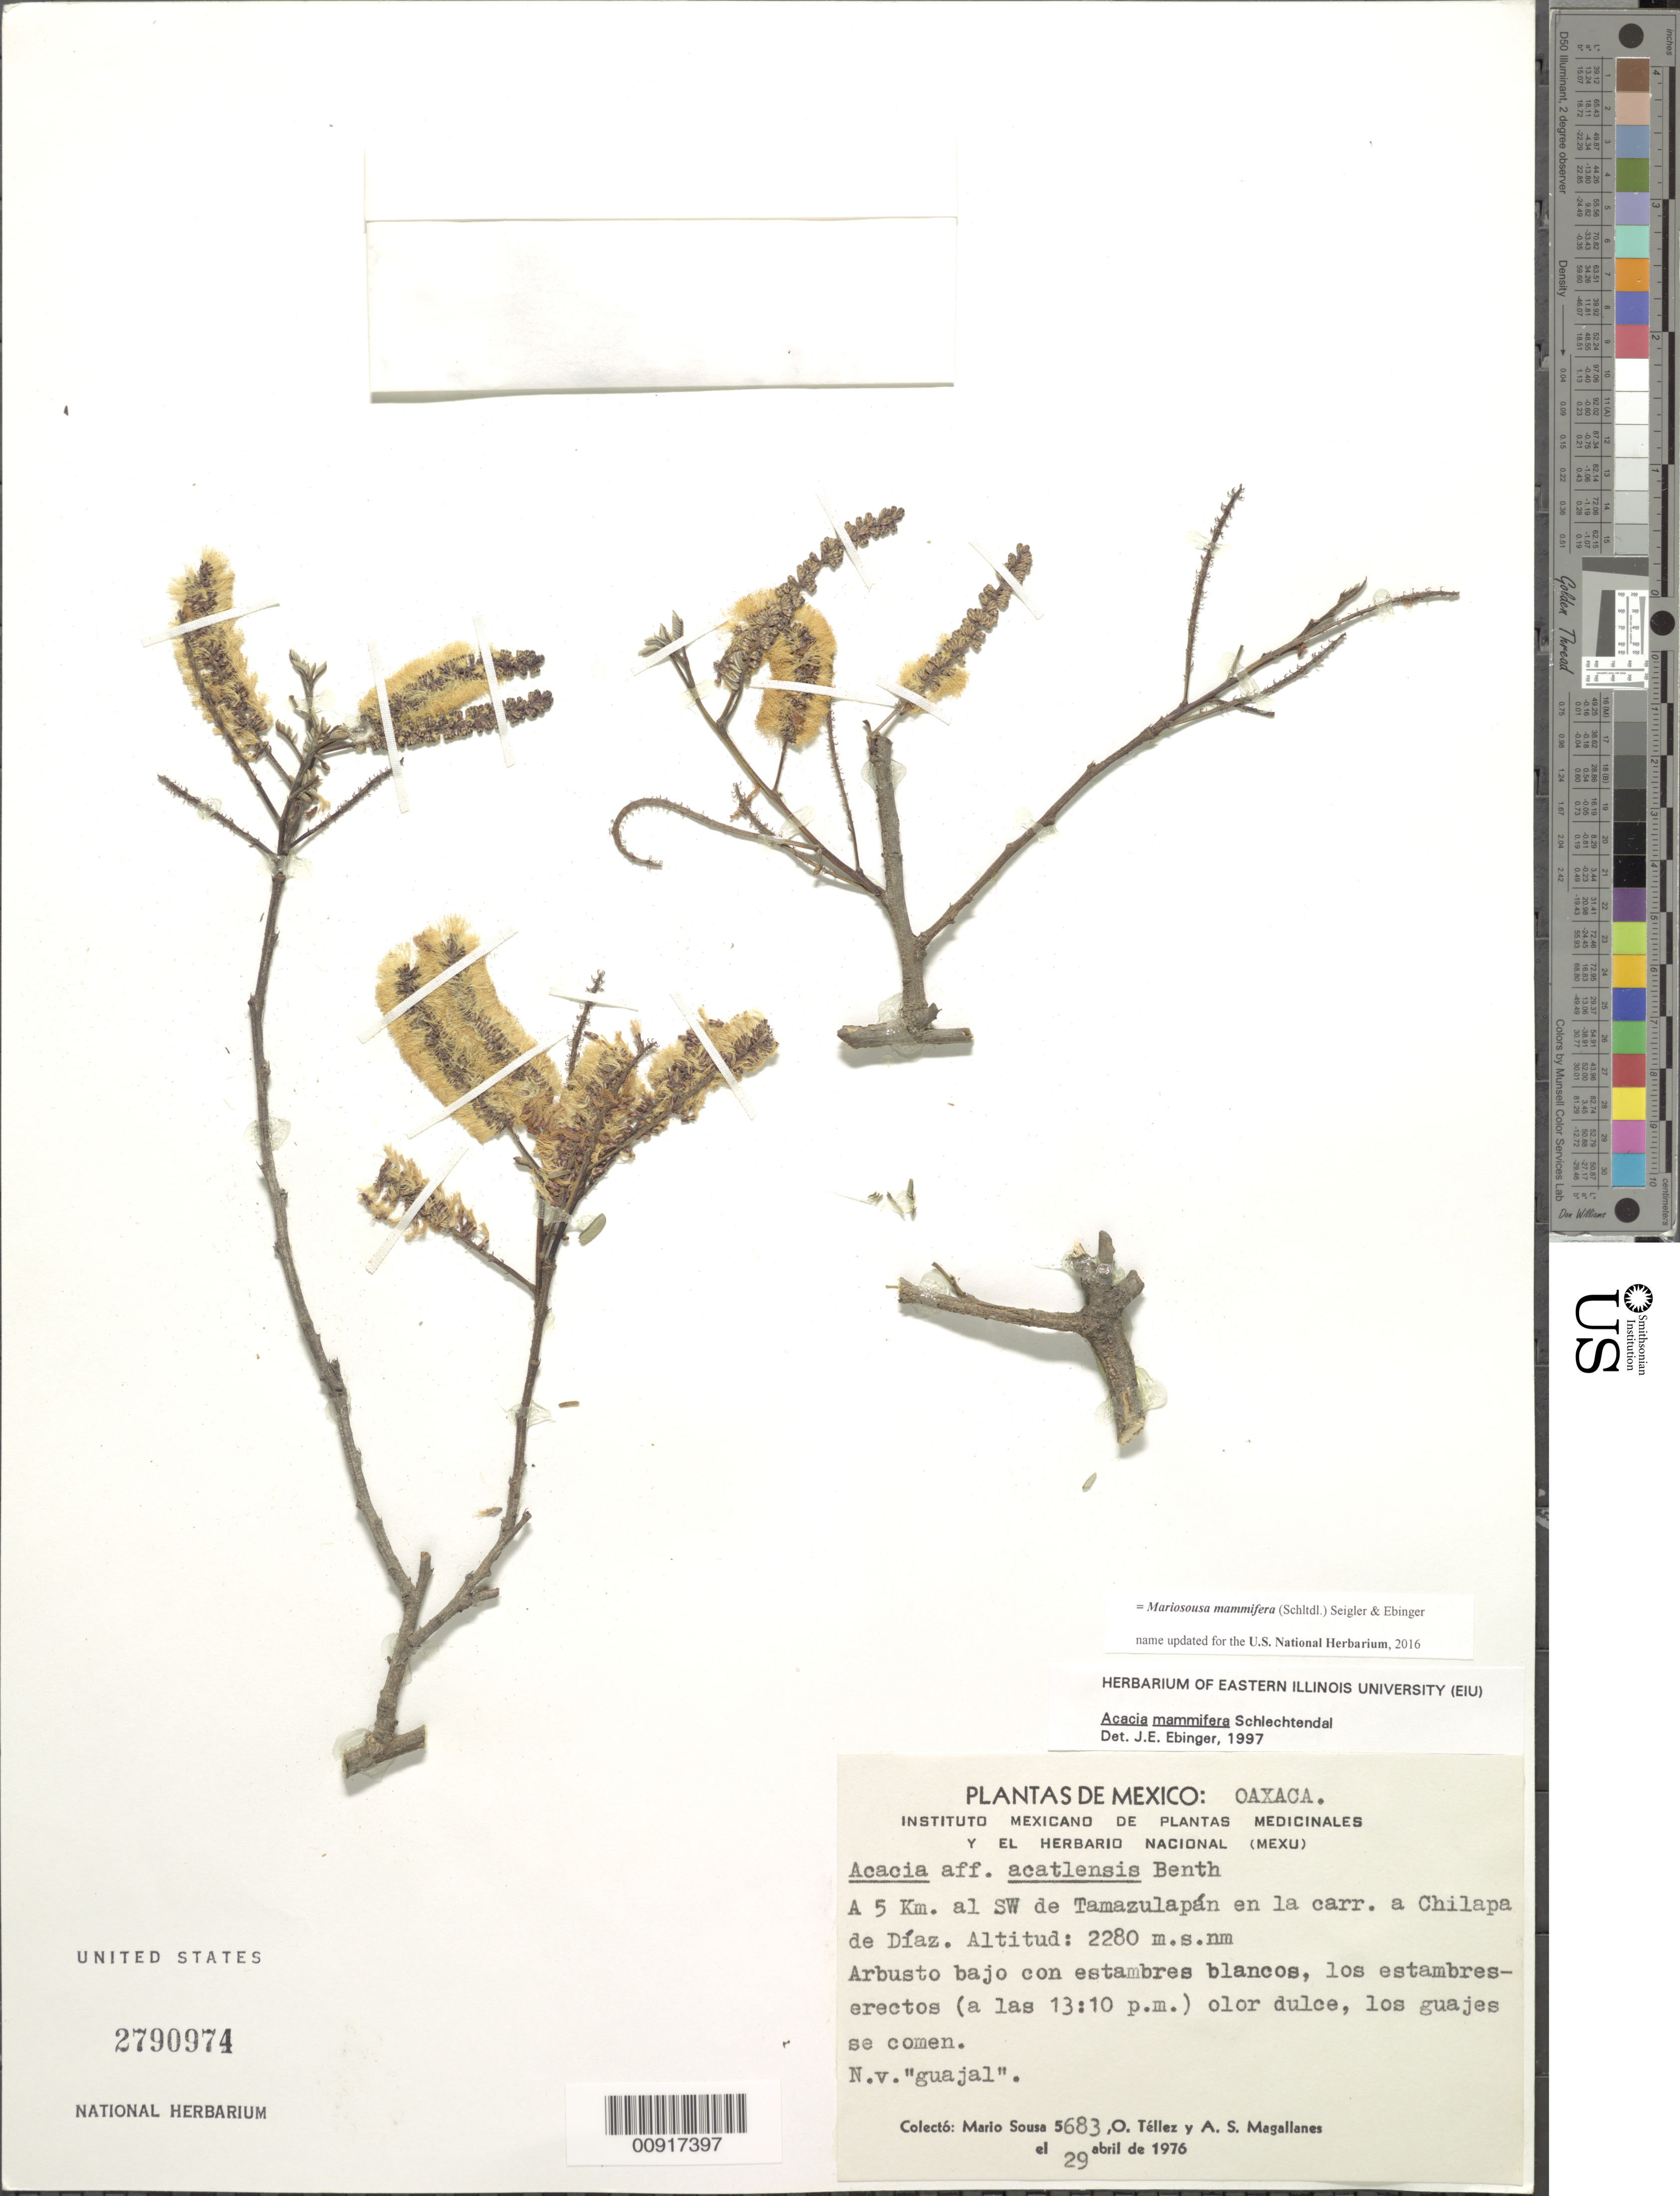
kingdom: Plantae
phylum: Tracheophyta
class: Magnoliopsida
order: Fabales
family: Fabaceae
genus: Mariosousa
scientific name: Mariosousa mammifera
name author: (Schltdl.) Seigler & Ebinger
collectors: M. Sousa S., O. Téllez V. & A. Magallanes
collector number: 5683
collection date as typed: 29 Apr 1976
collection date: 1976-04-29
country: Mexico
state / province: Oaxaca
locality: A 5 km. al SW de Tamazulapán en la carretera a Chilapa de Díaz.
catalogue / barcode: US 2790974